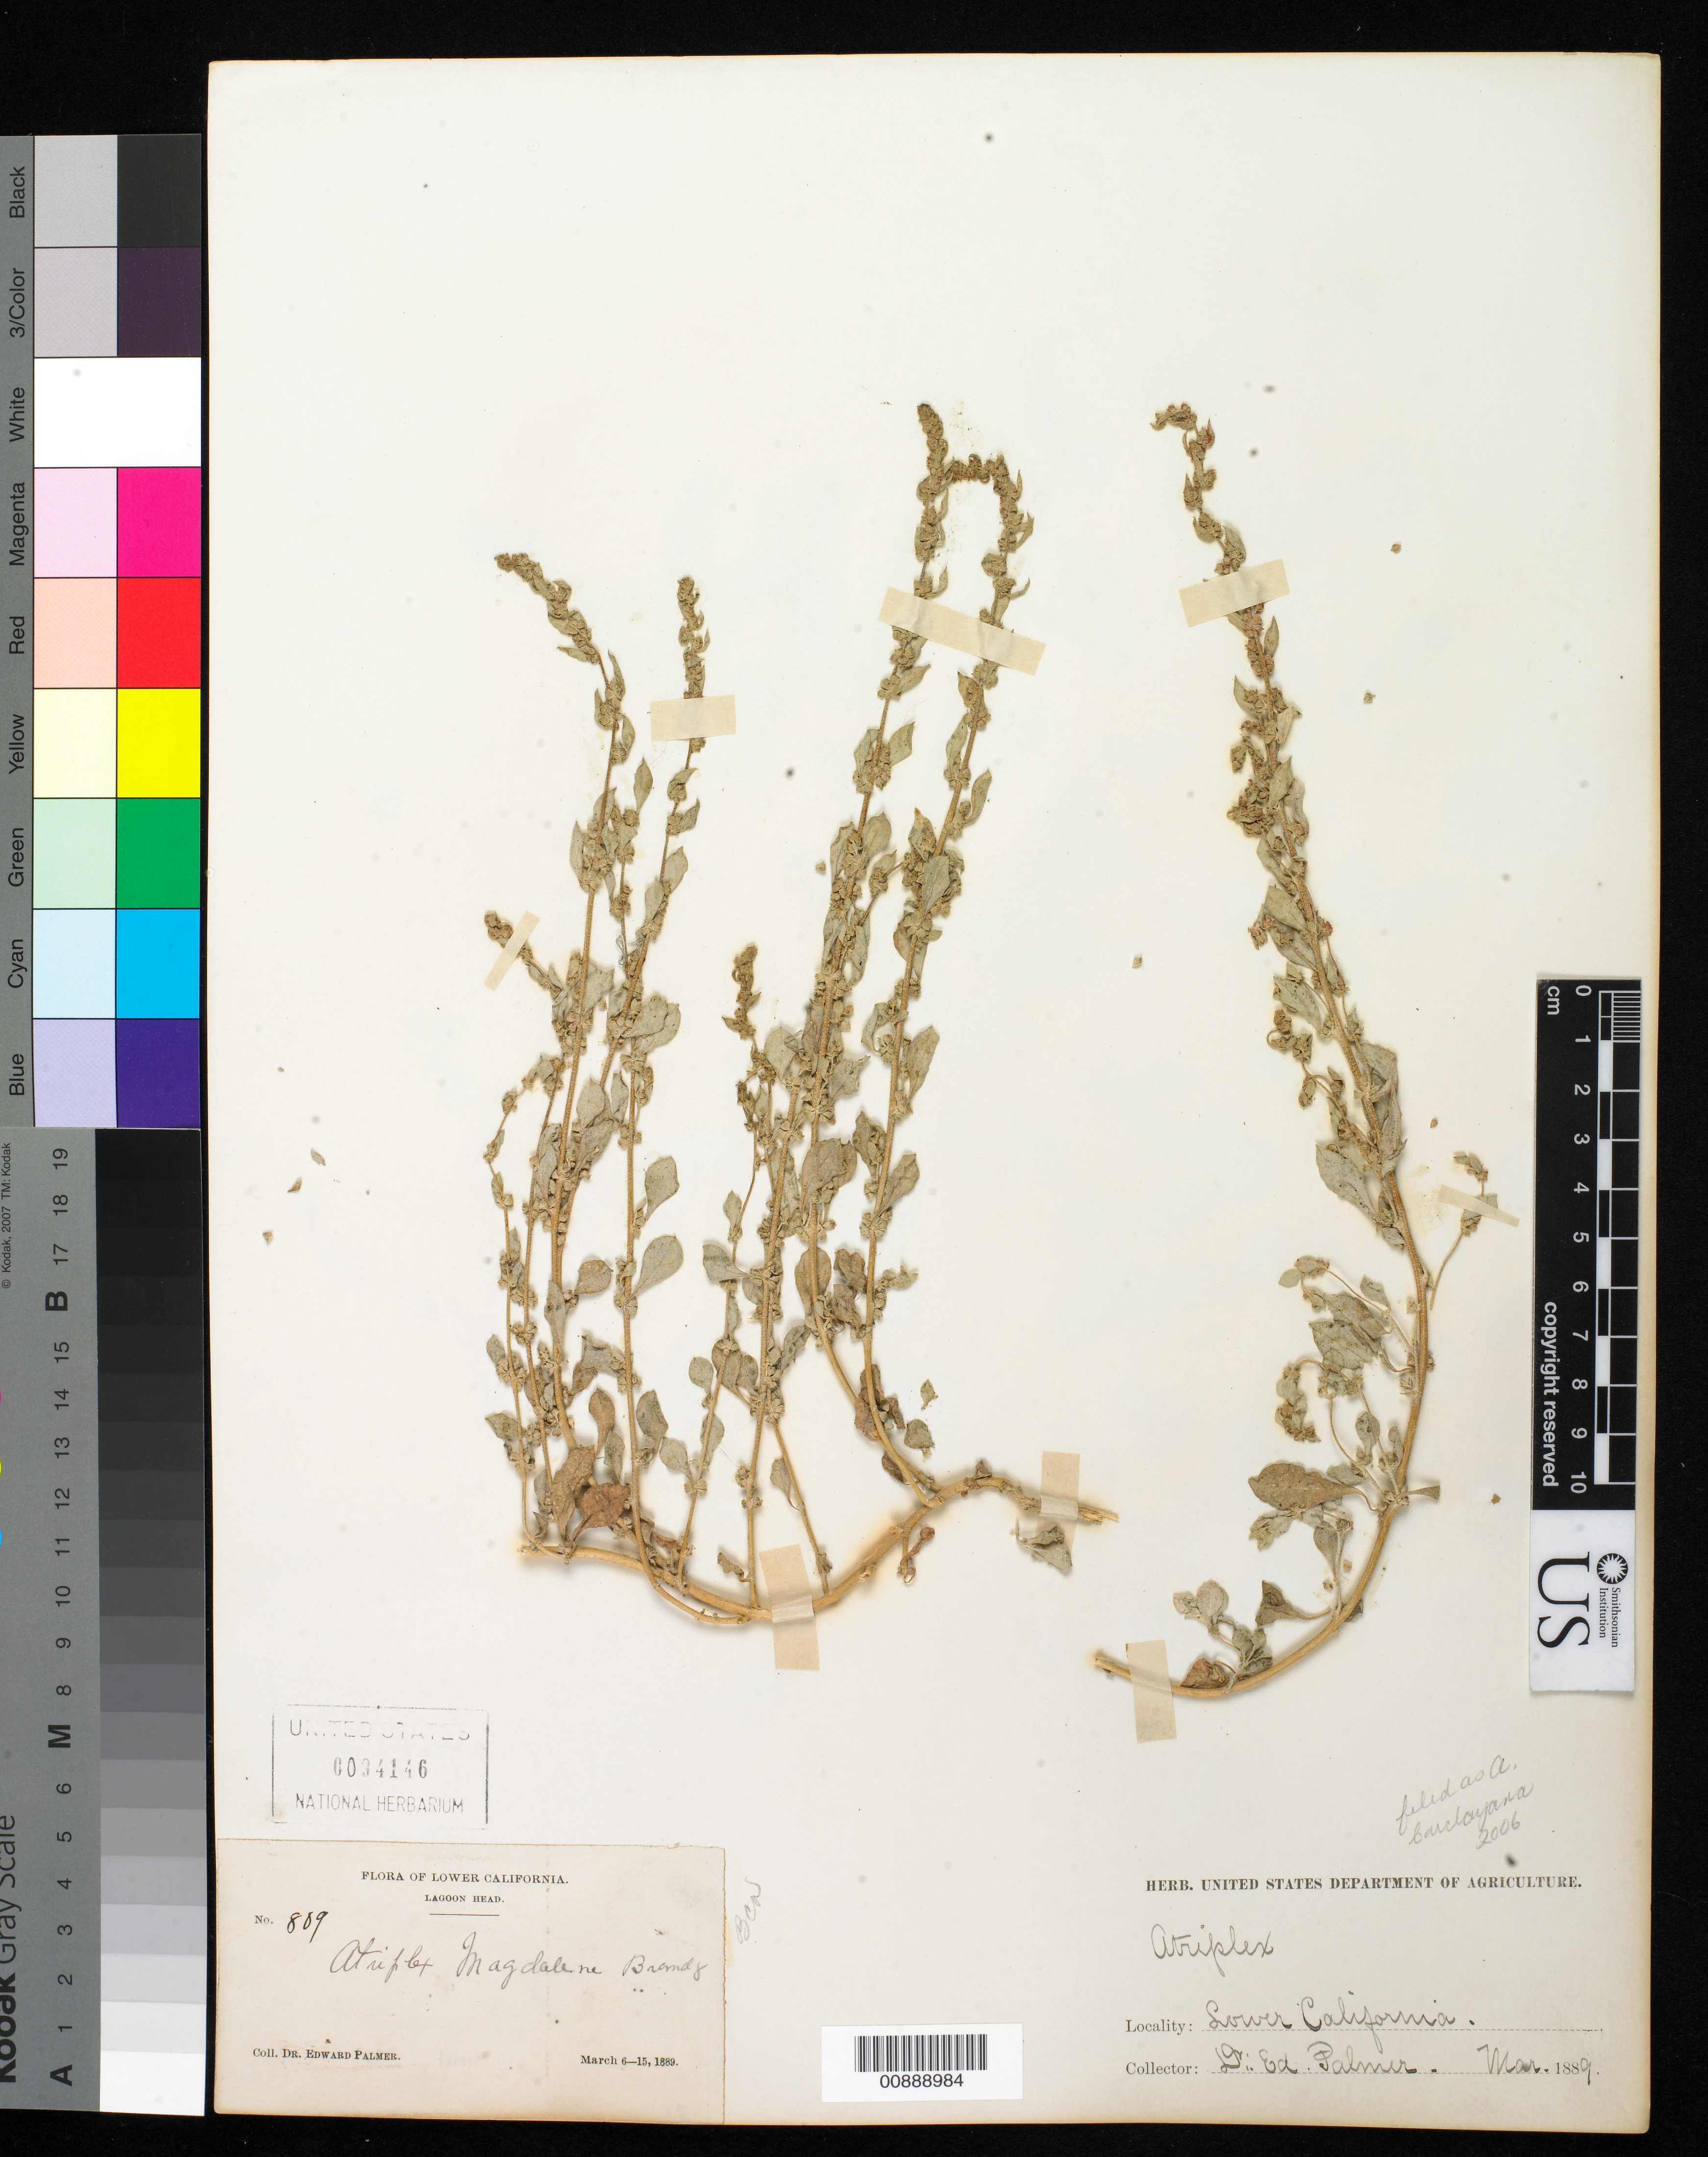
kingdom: Plantae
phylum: Tracheophyta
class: Magnoliopsida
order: Caryophyllales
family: Amaranthaceae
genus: Atriplex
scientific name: Atriplex barclayana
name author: (Benth.) D. Dietr.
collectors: E. Palmer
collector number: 809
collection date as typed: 06 Mar 1889 to 15 Mar 1889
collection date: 1889-03-06/1889-03-15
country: Mexico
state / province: Baja California Norte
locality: Lagoon Head, Baja California.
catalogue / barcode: US 94146